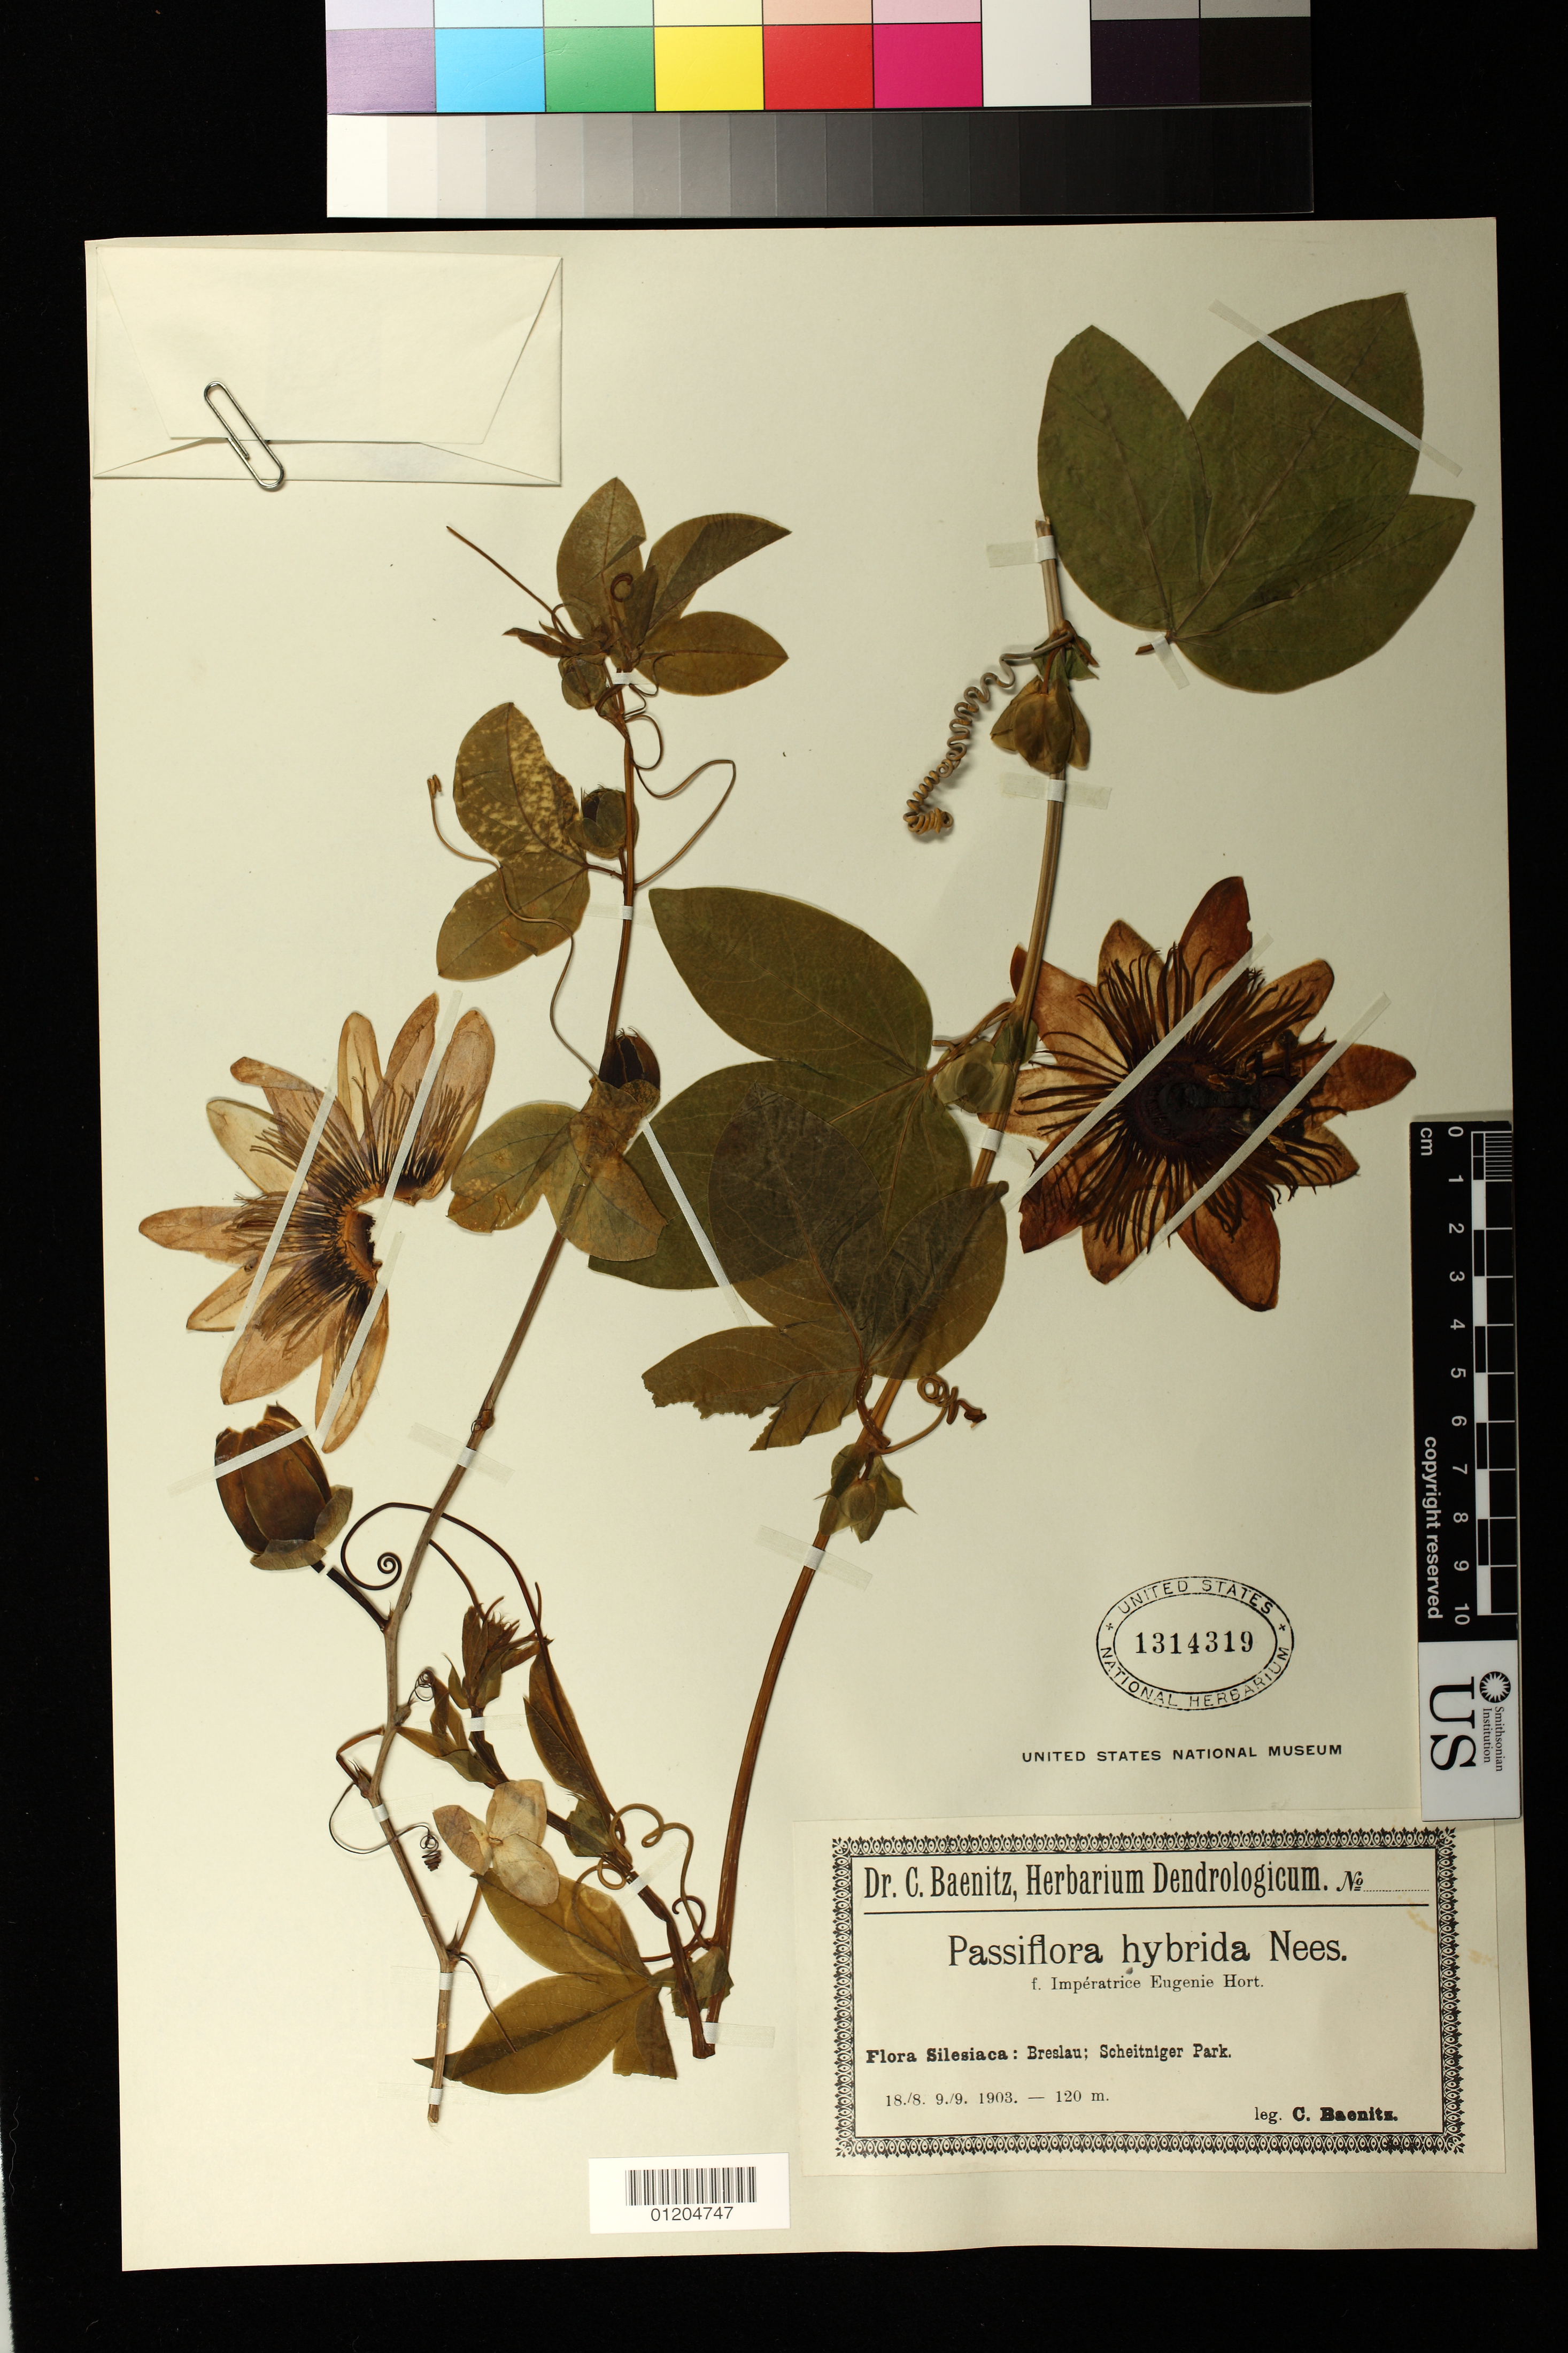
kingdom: Plantae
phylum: Tracheophyta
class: Magnoliopsida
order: Malpighiales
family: Passifloraceae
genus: Passiflora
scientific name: Passiflora hybrida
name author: Nees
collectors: C. G. Baenitz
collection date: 1903-08-18,1903-09-09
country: Poland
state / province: Dolnoslaskie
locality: Flora Silesiaca: Breslau; Scheitniger Park.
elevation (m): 120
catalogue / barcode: US 1314319